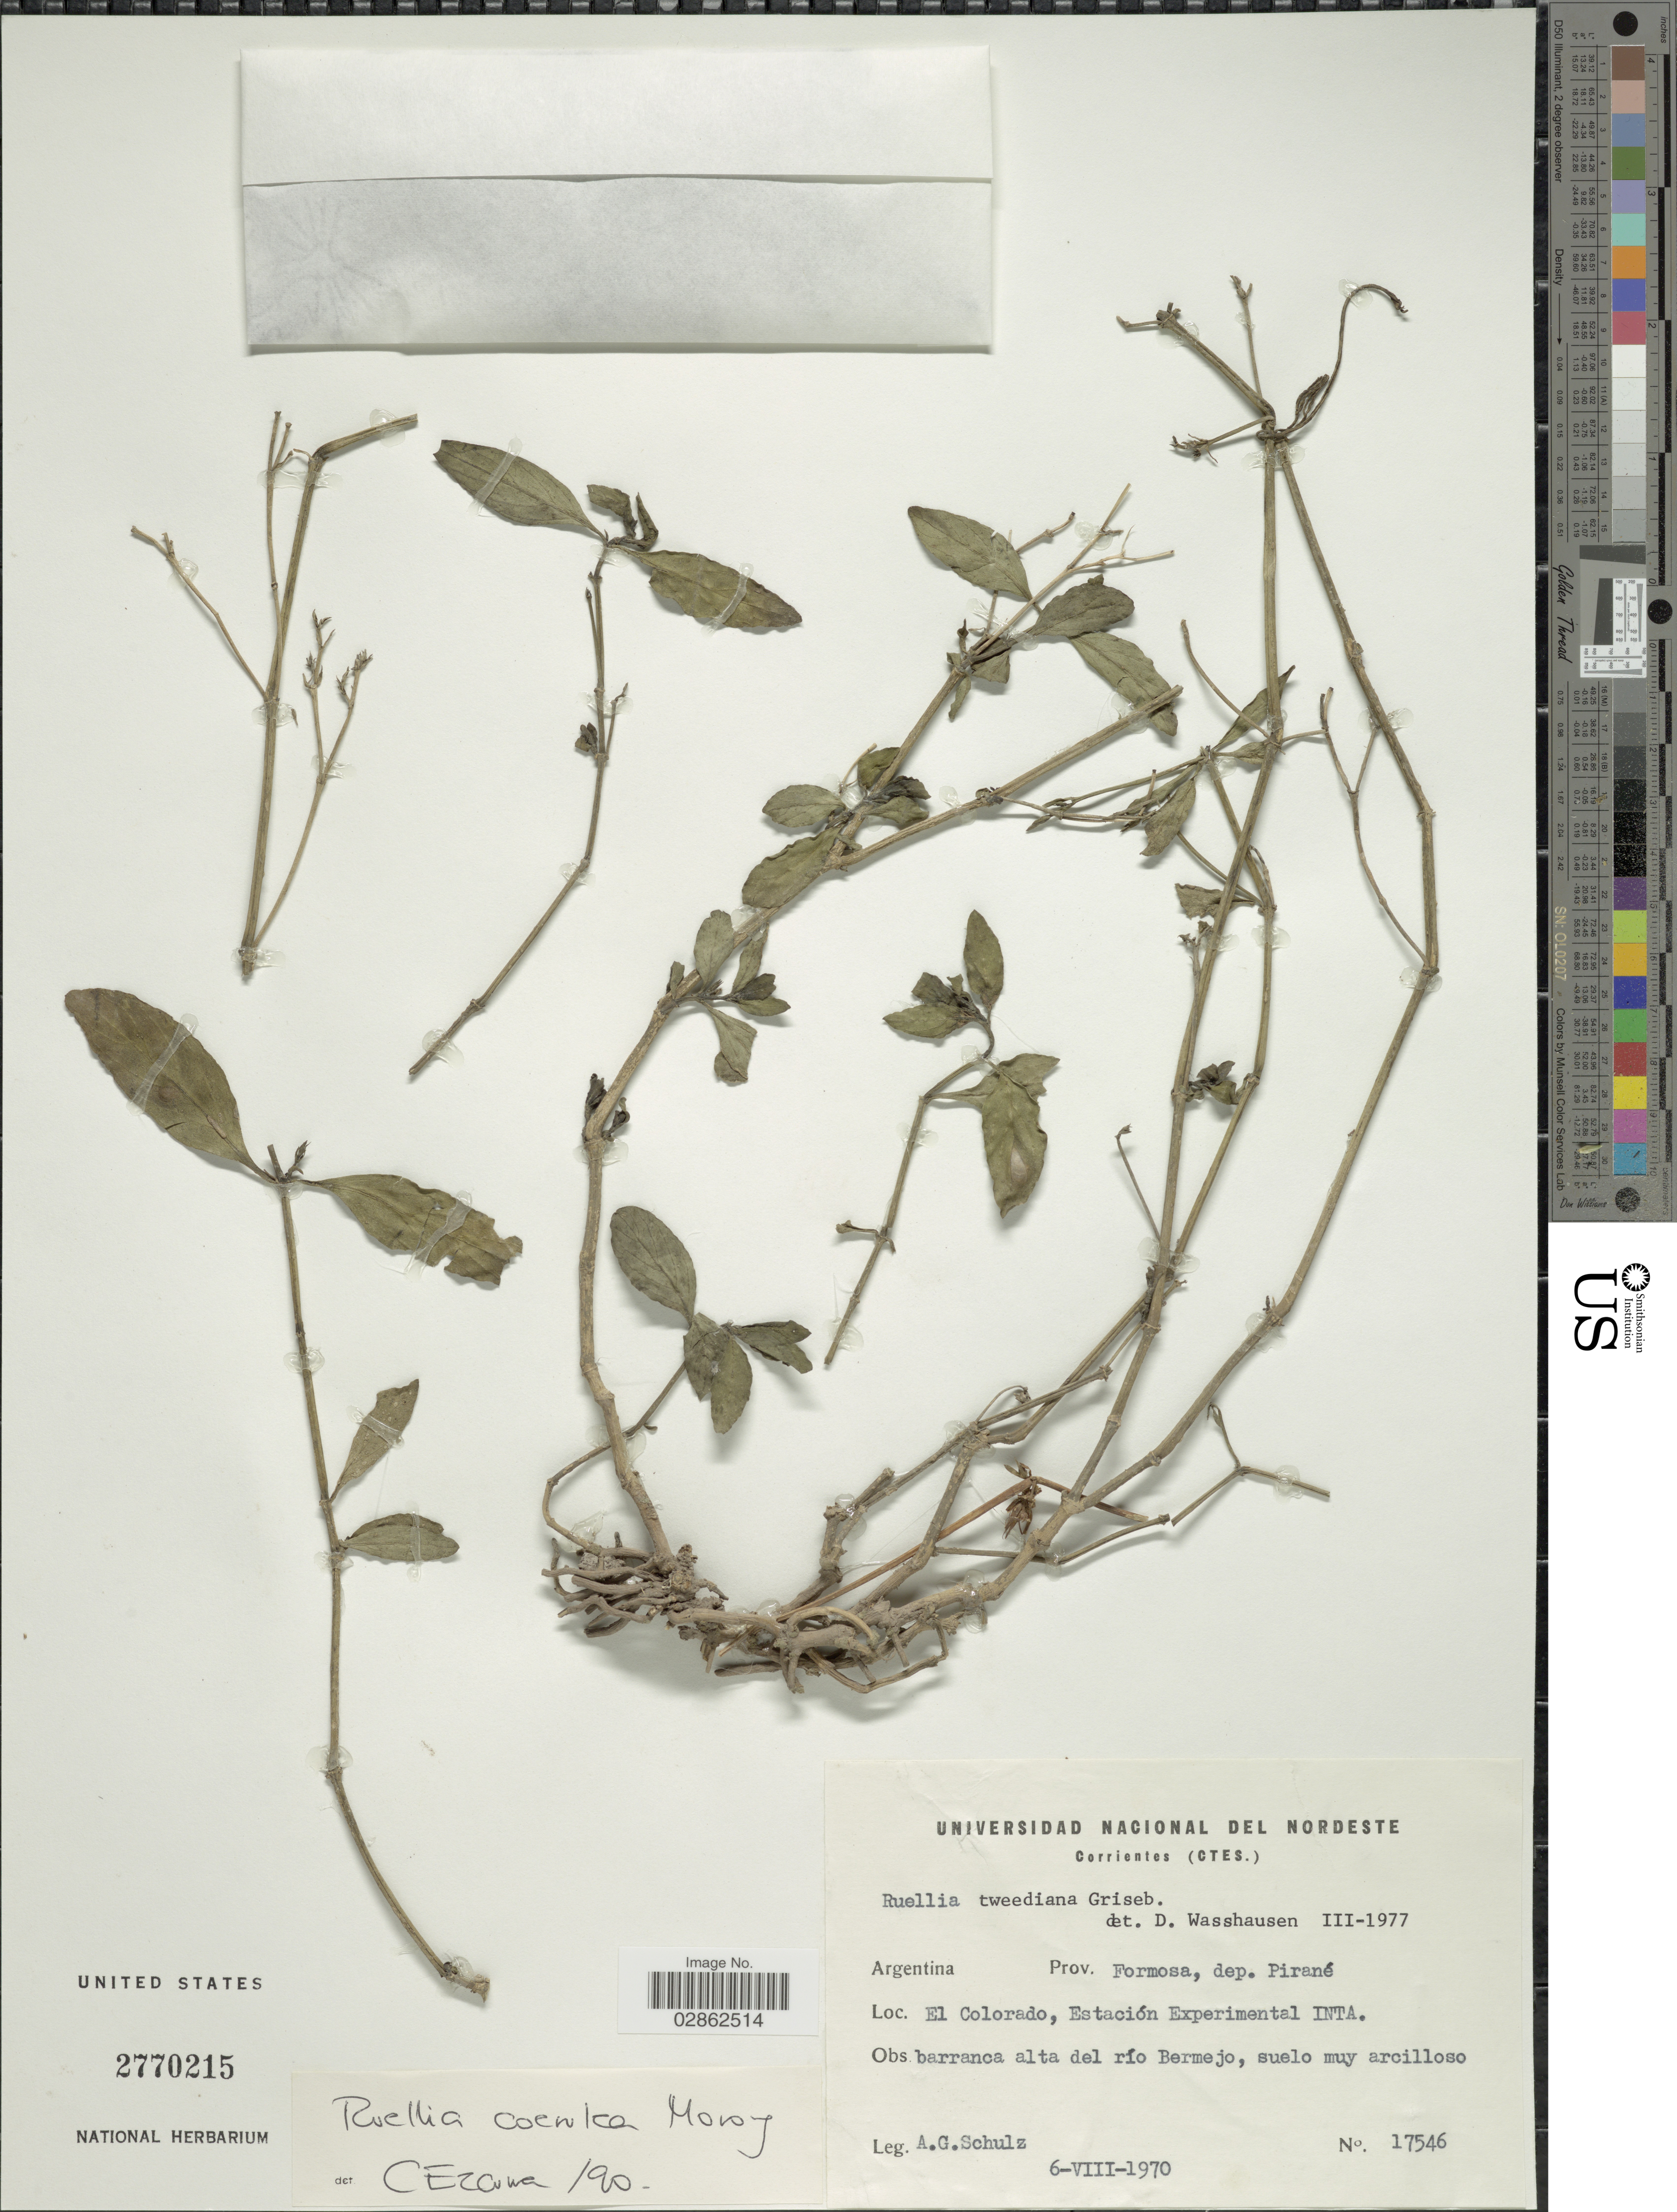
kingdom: Plantae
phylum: Tracheophyta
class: Magnoliopsida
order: Lamiales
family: Acanthaceae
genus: Ruellia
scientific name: Ruellia coerulea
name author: Morong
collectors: A. G. Schulz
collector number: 17546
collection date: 1970-08-06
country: Argentina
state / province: Formosa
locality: Dep. Pirané. El Colorado, Estación Experimental INTA. Barranca alta del río Bermejo.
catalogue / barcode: US 2770215